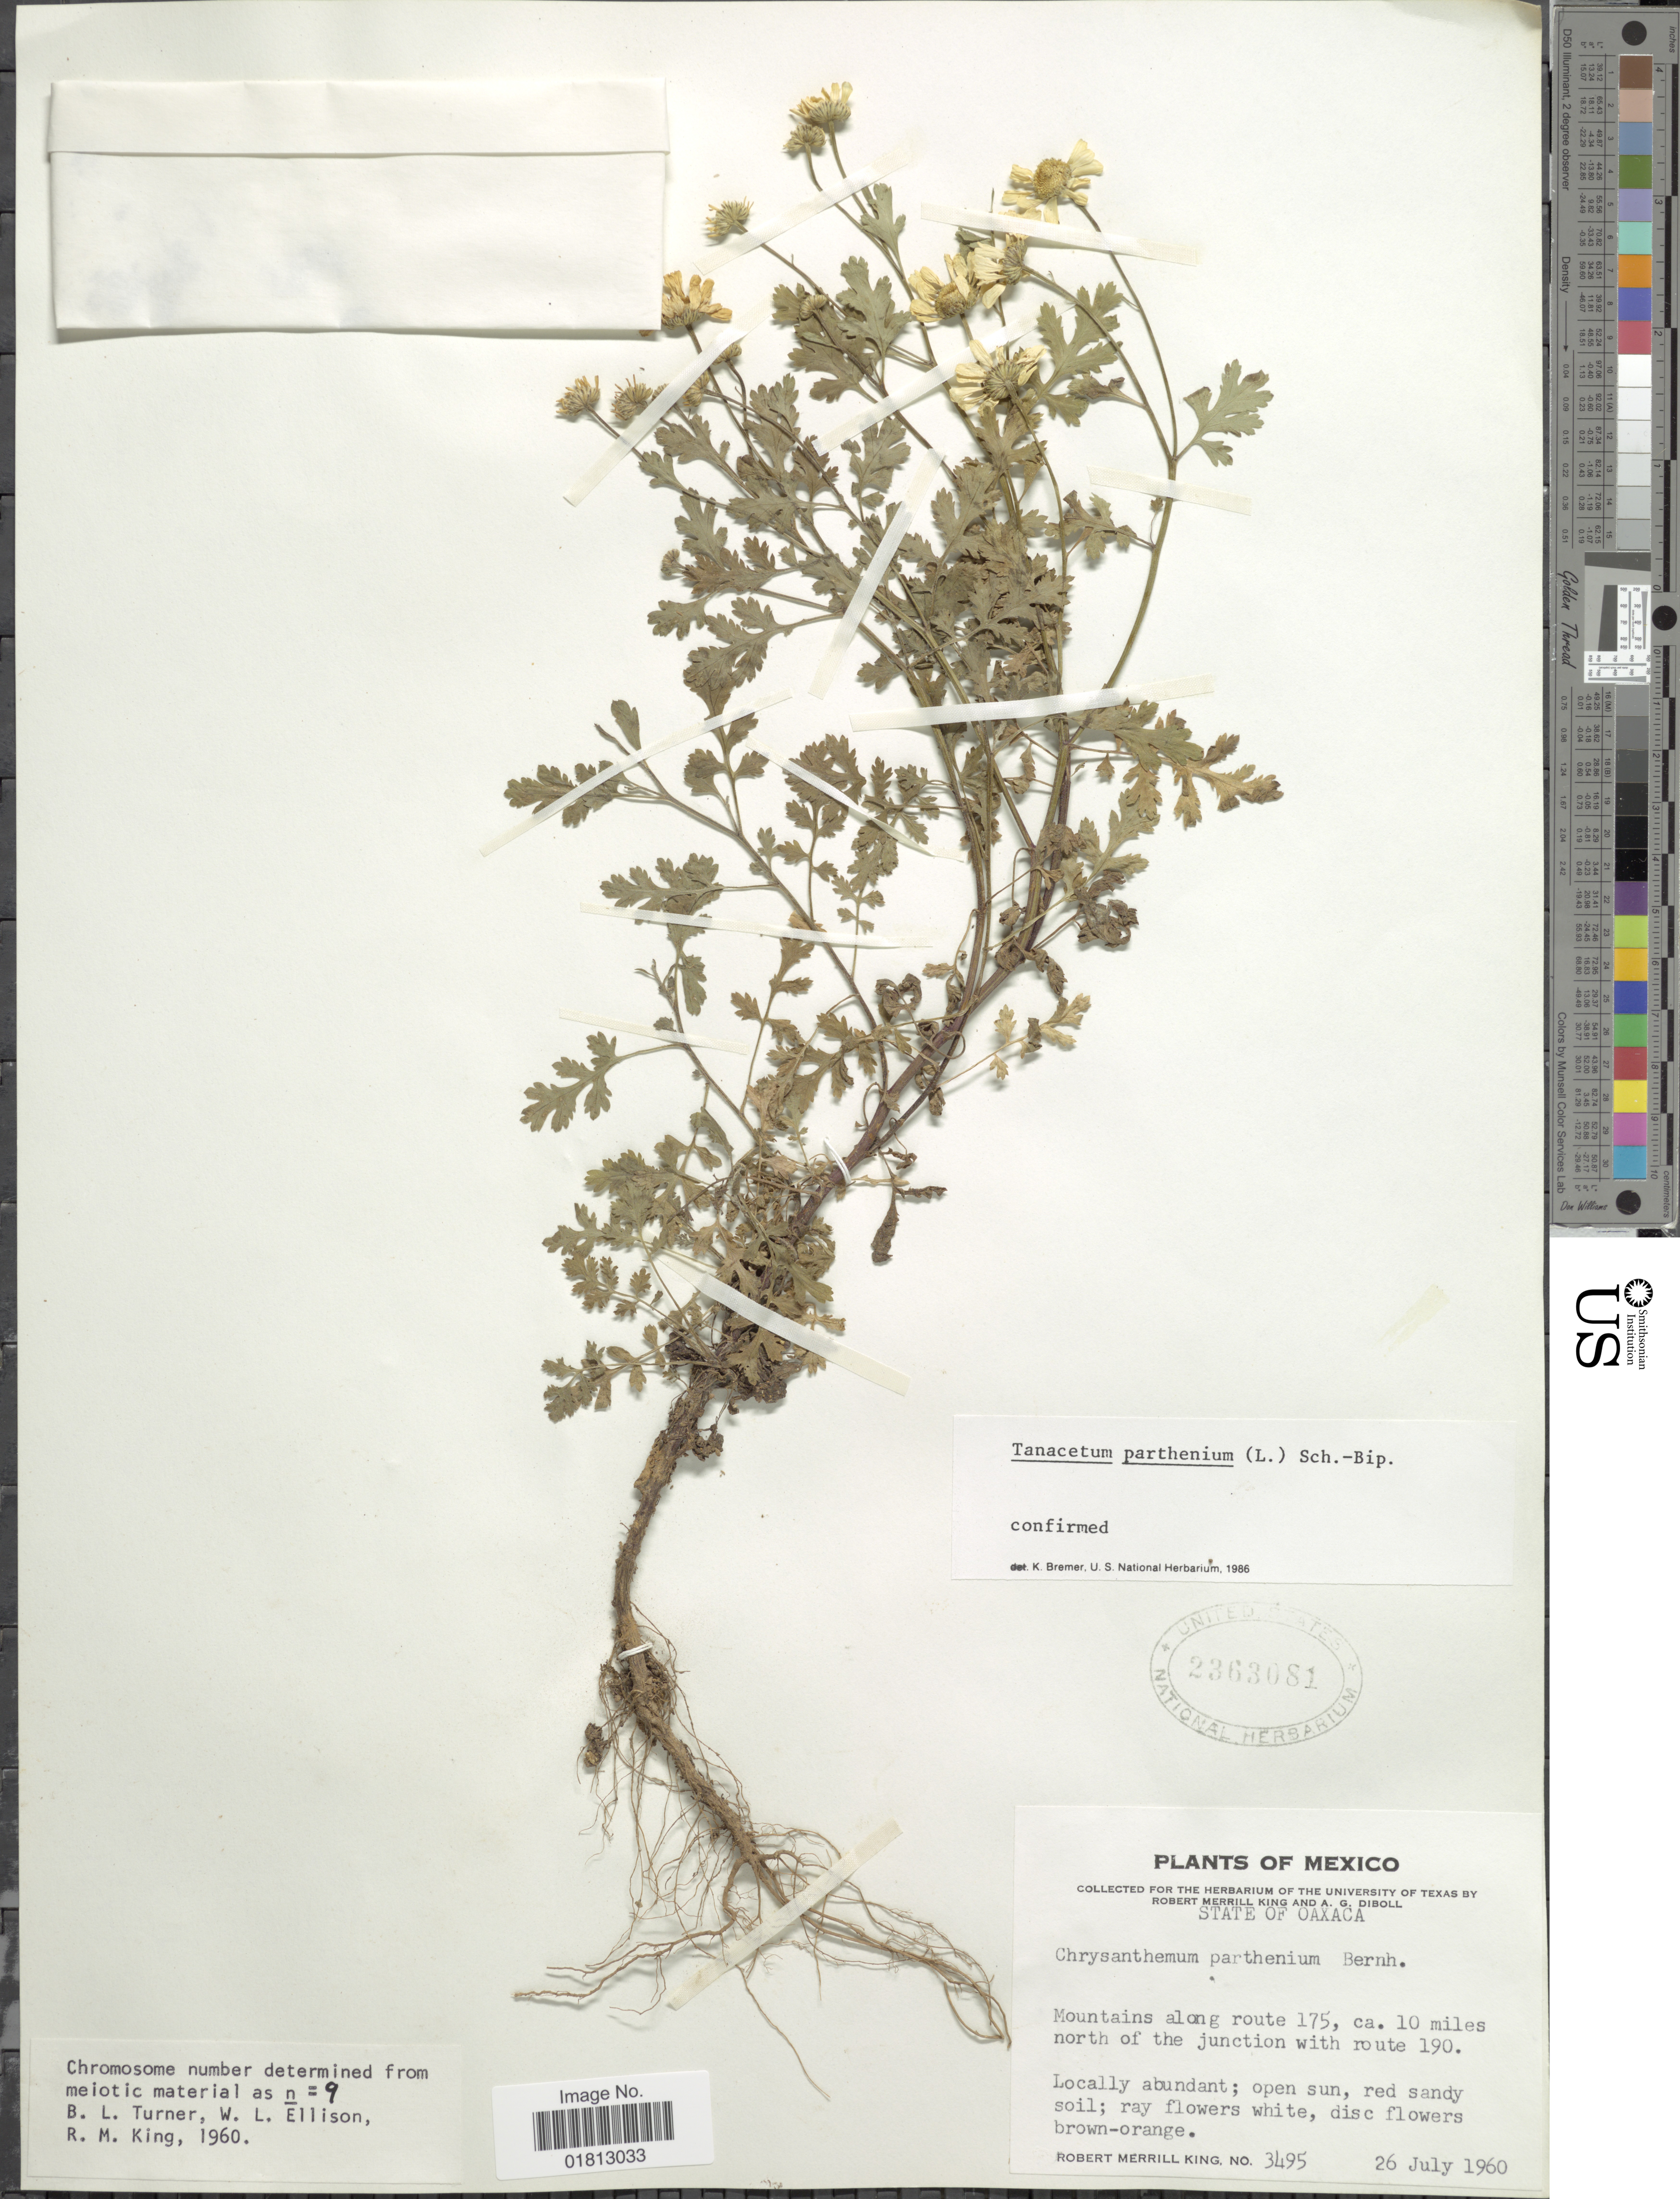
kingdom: Plantae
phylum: Tracheophyta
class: Magnoliopsida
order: Asterales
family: Asteraceae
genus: Tanacetum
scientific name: Tanacetum parthenium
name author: (L.) Sch. Bip.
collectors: R. M. King & A. Diboll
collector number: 3495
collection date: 1960-07-26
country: Mexico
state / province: Oaxaca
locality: State of Oaxaca, Mountains along route 175, 10 miles north of the junction with route 190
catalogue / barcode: US 2363081